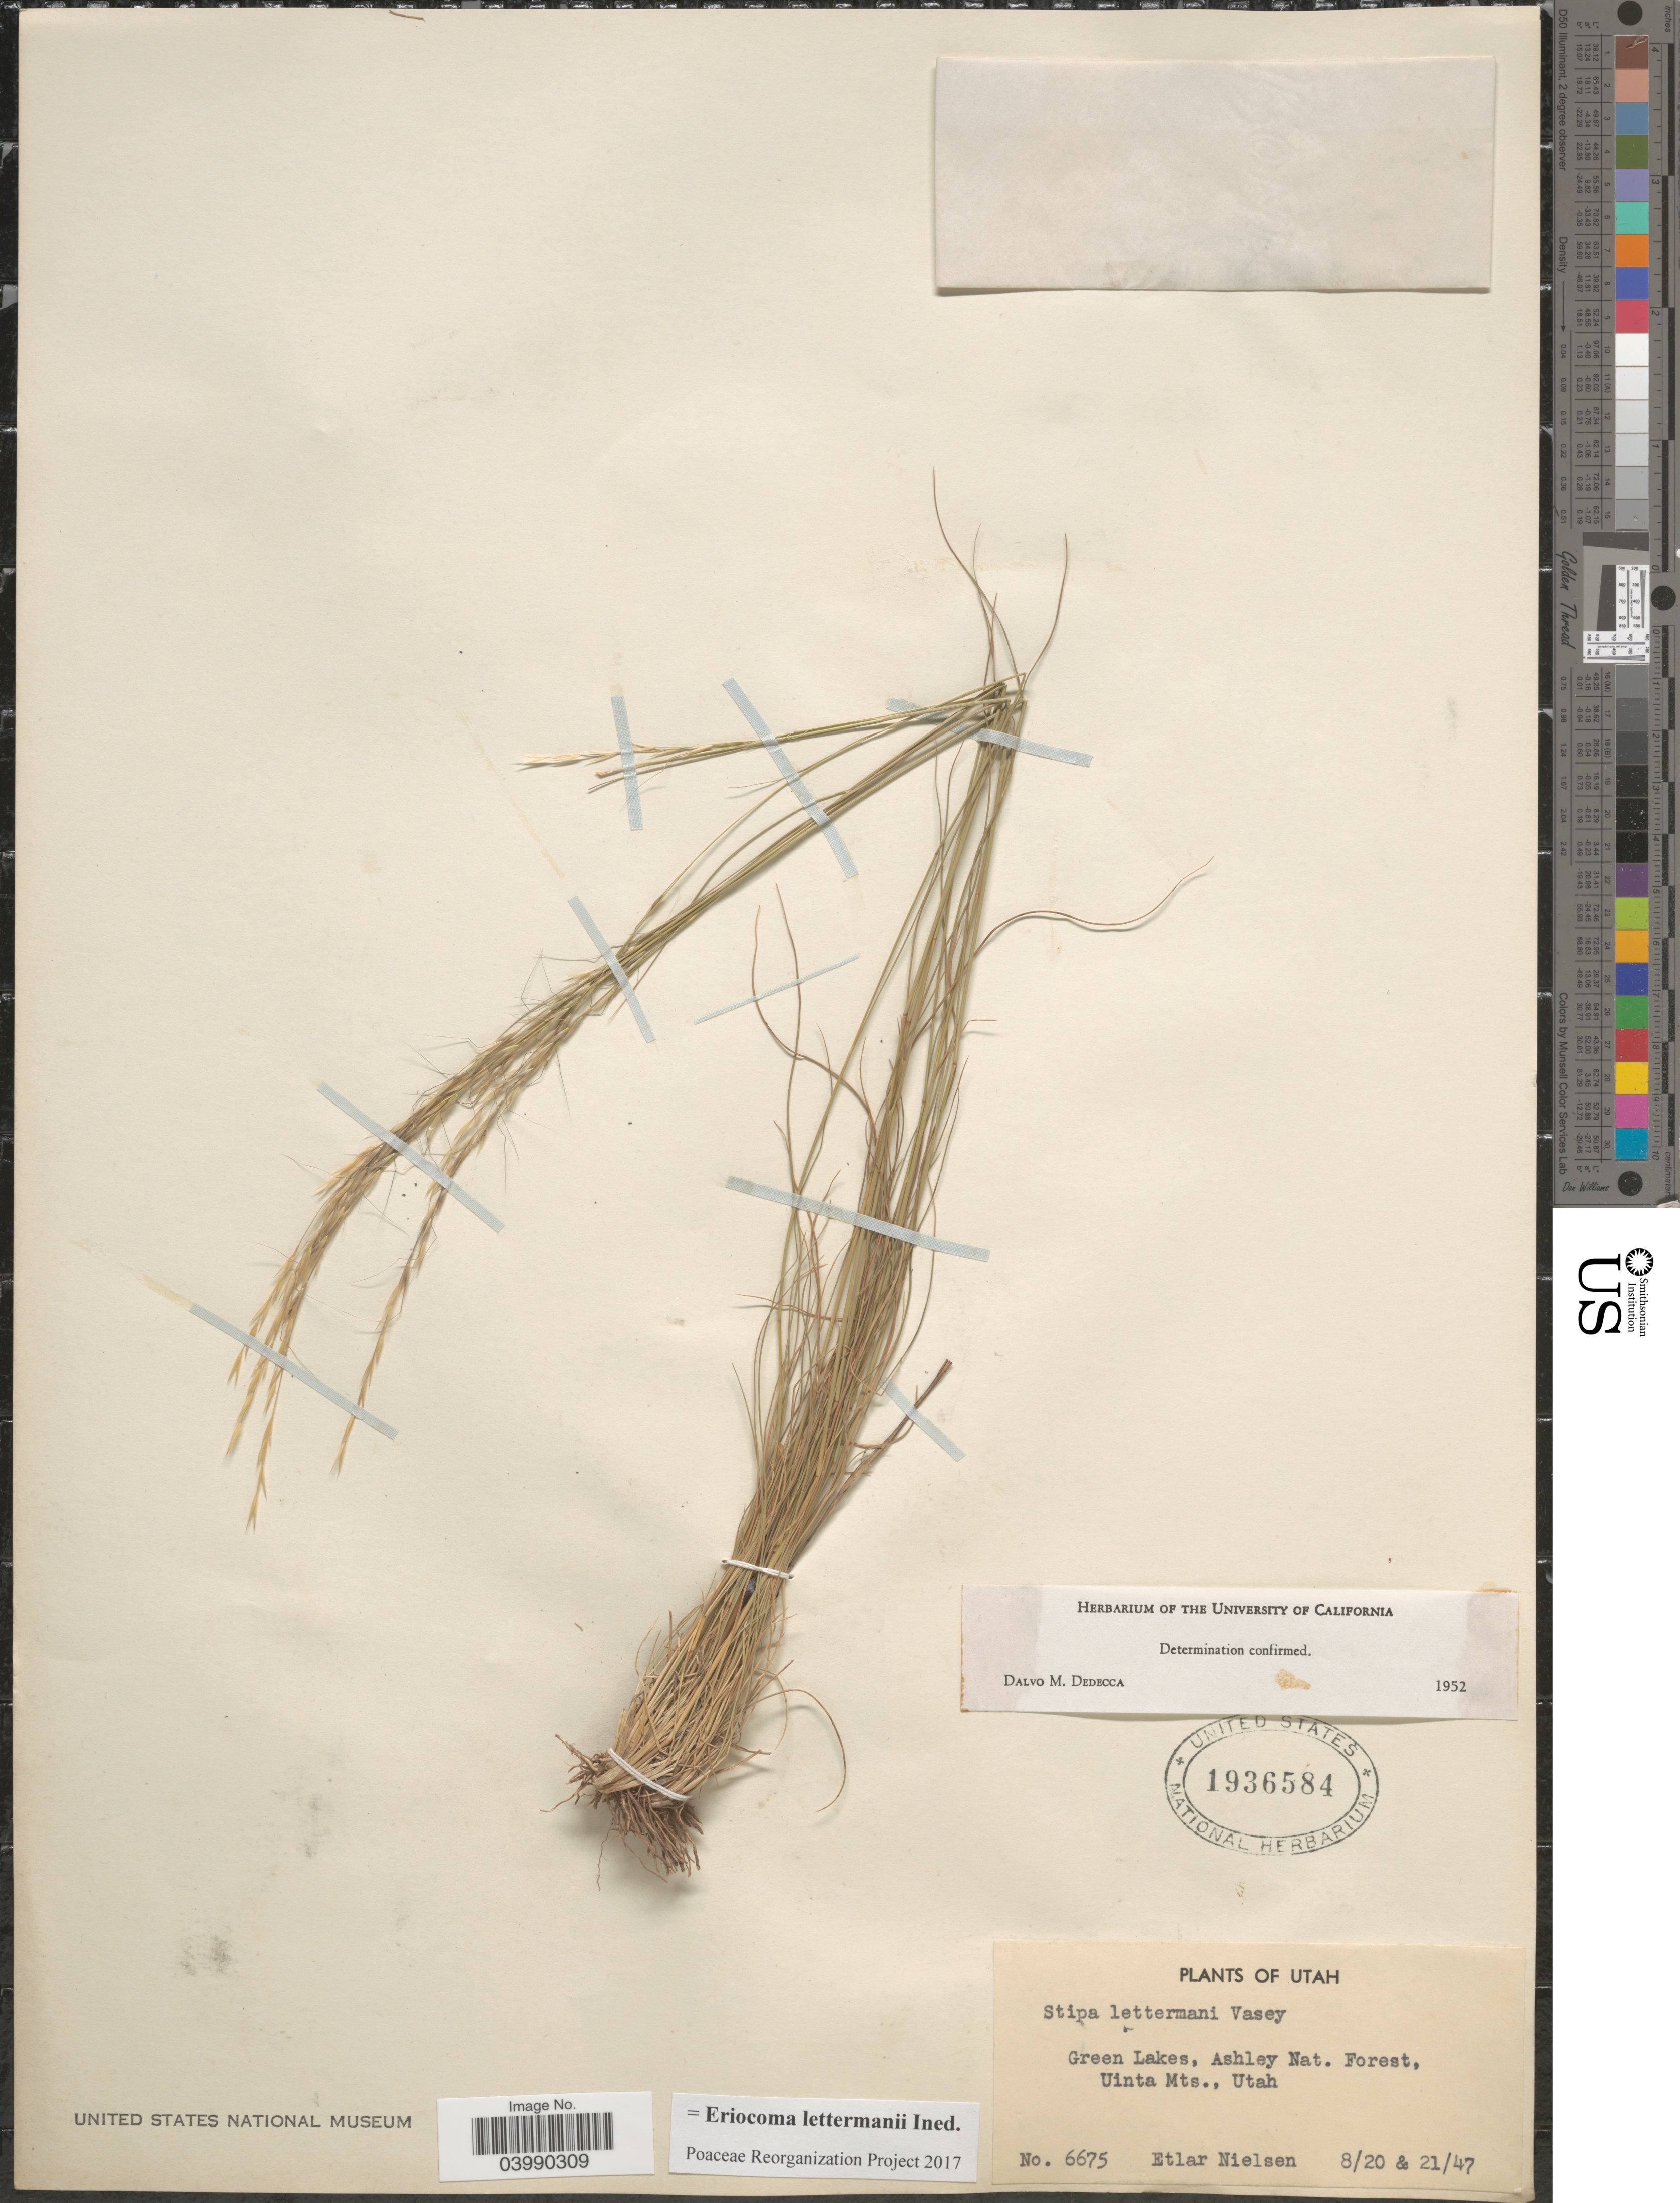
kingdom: Plantae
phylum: Tracheophyta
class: Liliopsida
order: Poales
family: Poaceae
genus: Eriocoma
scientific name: Eriocoma lettermanii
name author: (Vasey) Romasch.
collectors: E. Nielsen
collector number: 6675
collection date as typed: Transcribed d/m/y: 20/8/47 to 21/8/47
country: United States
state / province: Utah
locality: Green Lakes, Ashley Nat. Forest, Uinta Mts.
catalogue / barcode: US 1936584